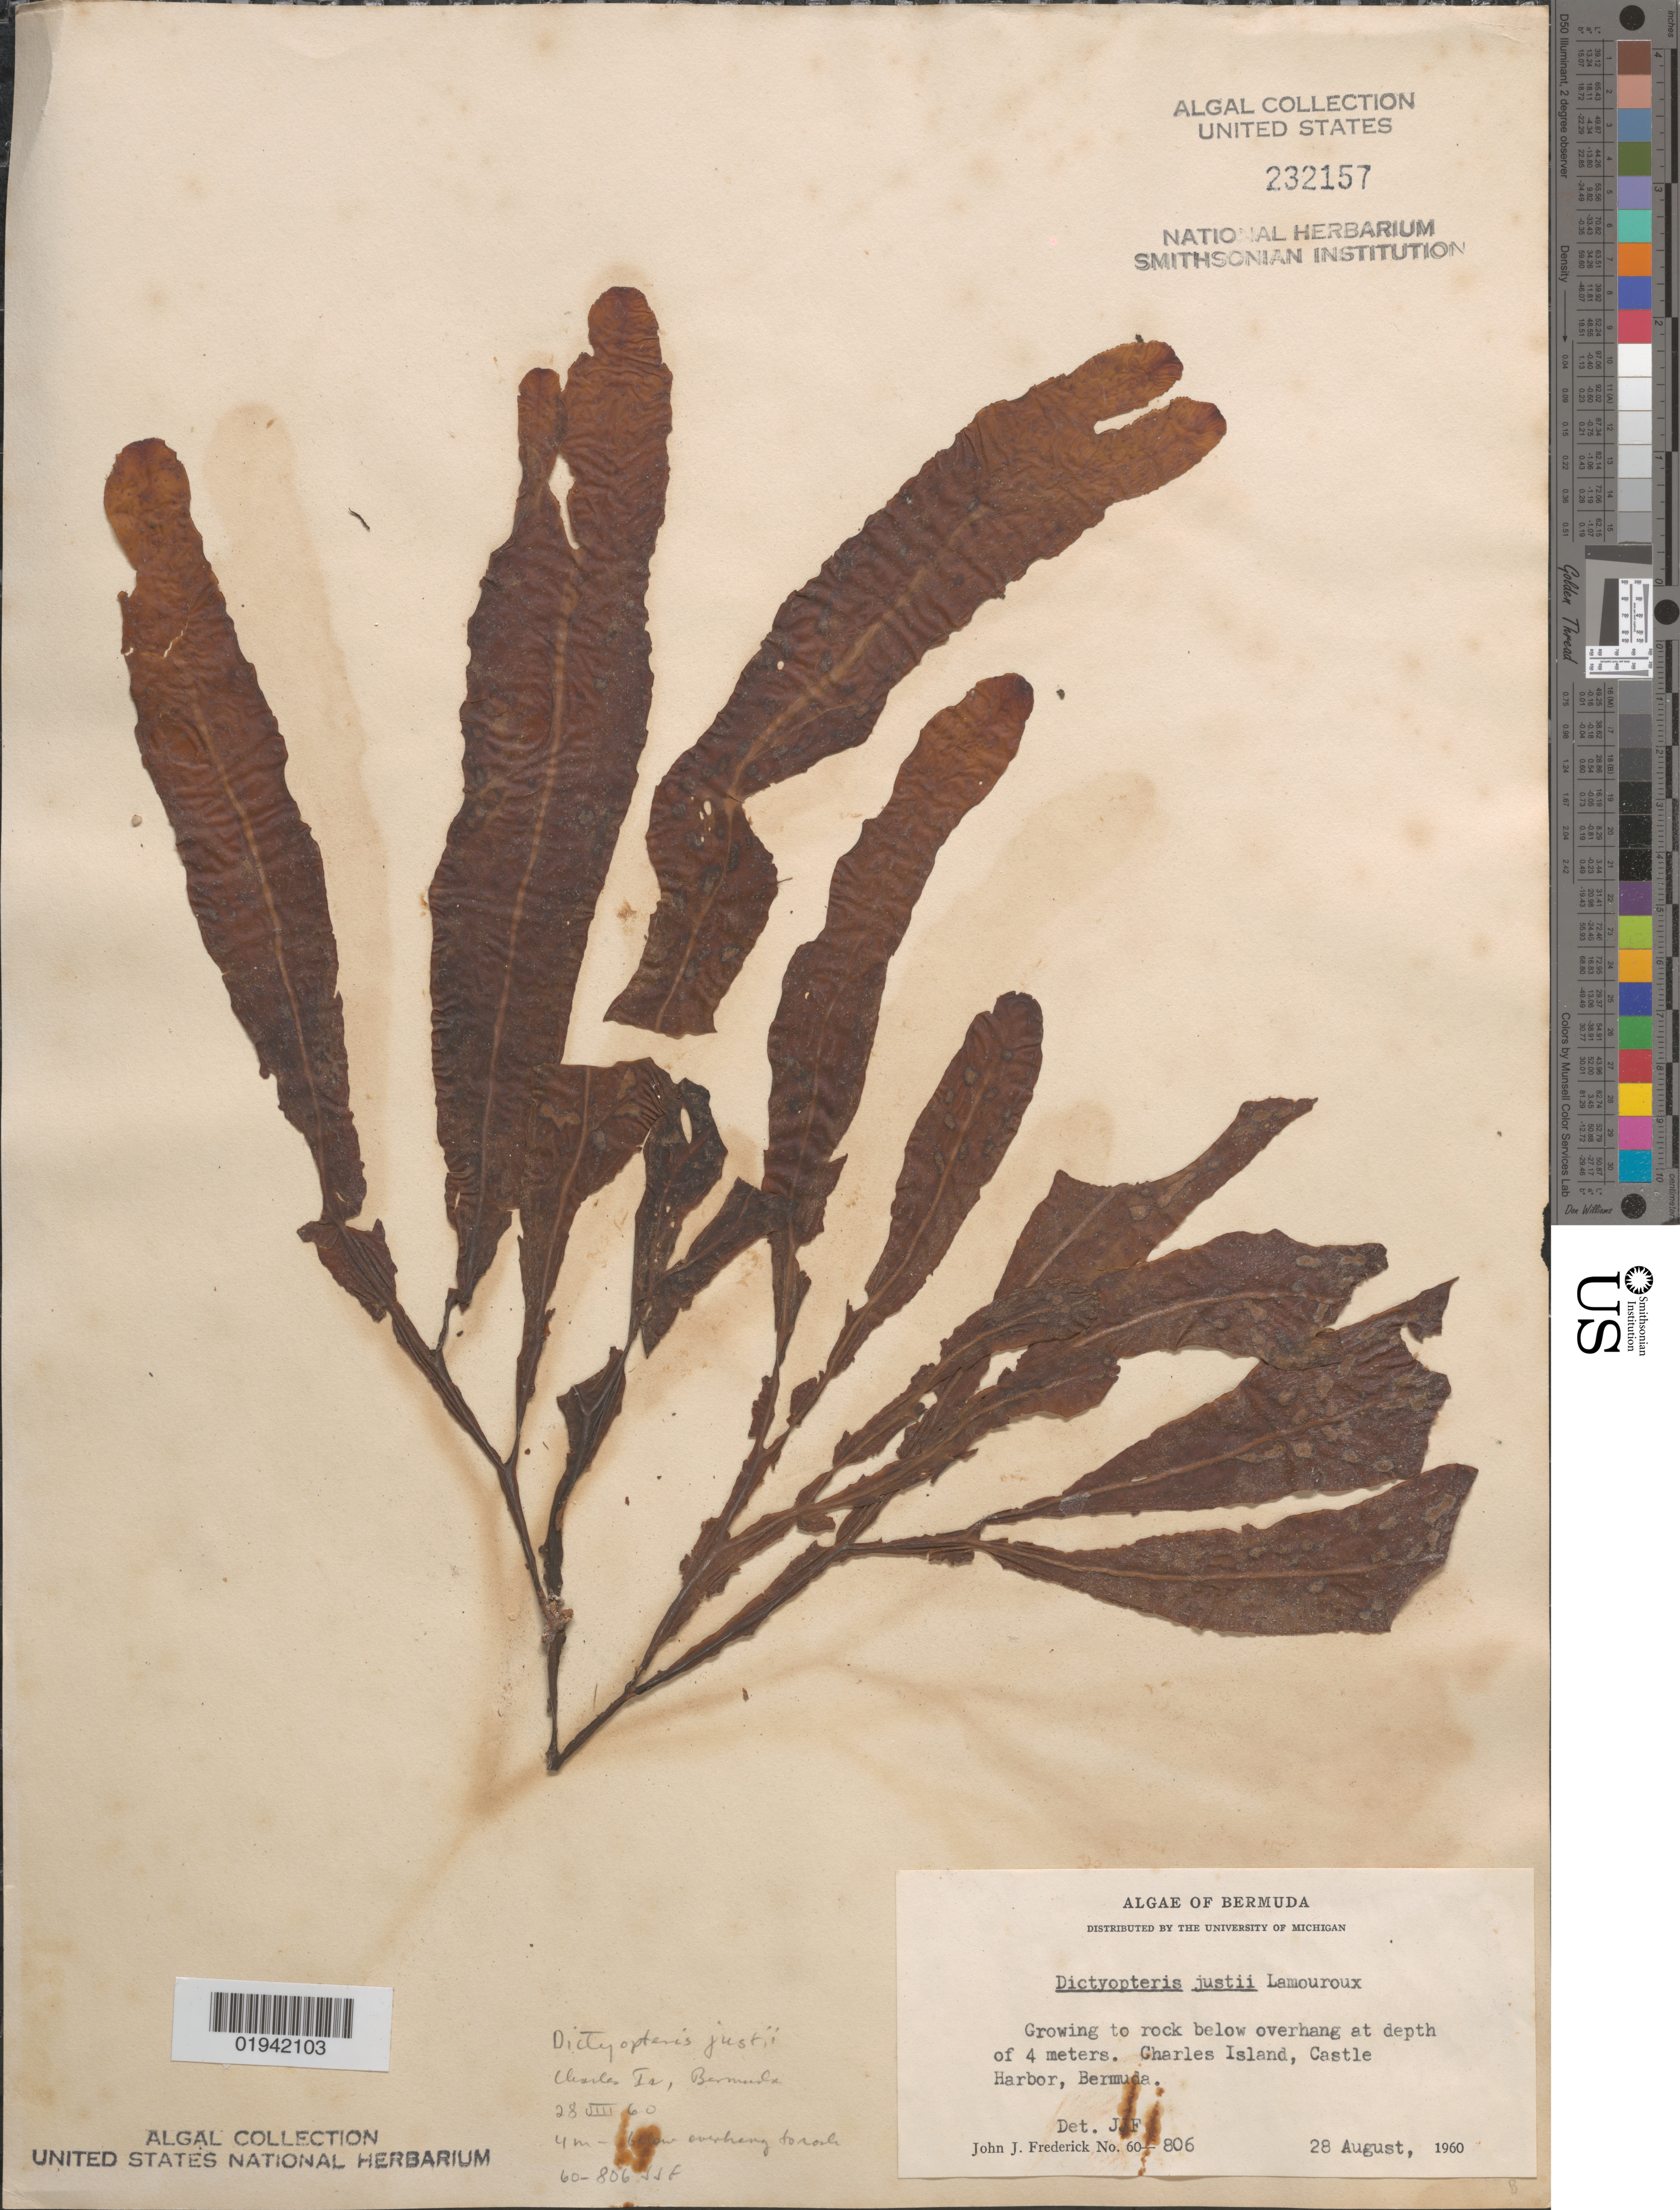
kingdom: Chromista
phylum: Ochrophyta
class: Phaeophyceae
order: Dictyotales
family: Dictyotaceae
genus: Dictyopteris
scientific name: Dictyopteris justii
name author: J.V.Lamouroux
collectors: J. Frederick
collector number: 60-806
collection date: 1960-08-28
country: Bermuda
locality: Charles Island, Castle Harbor.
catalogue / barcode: US 232157